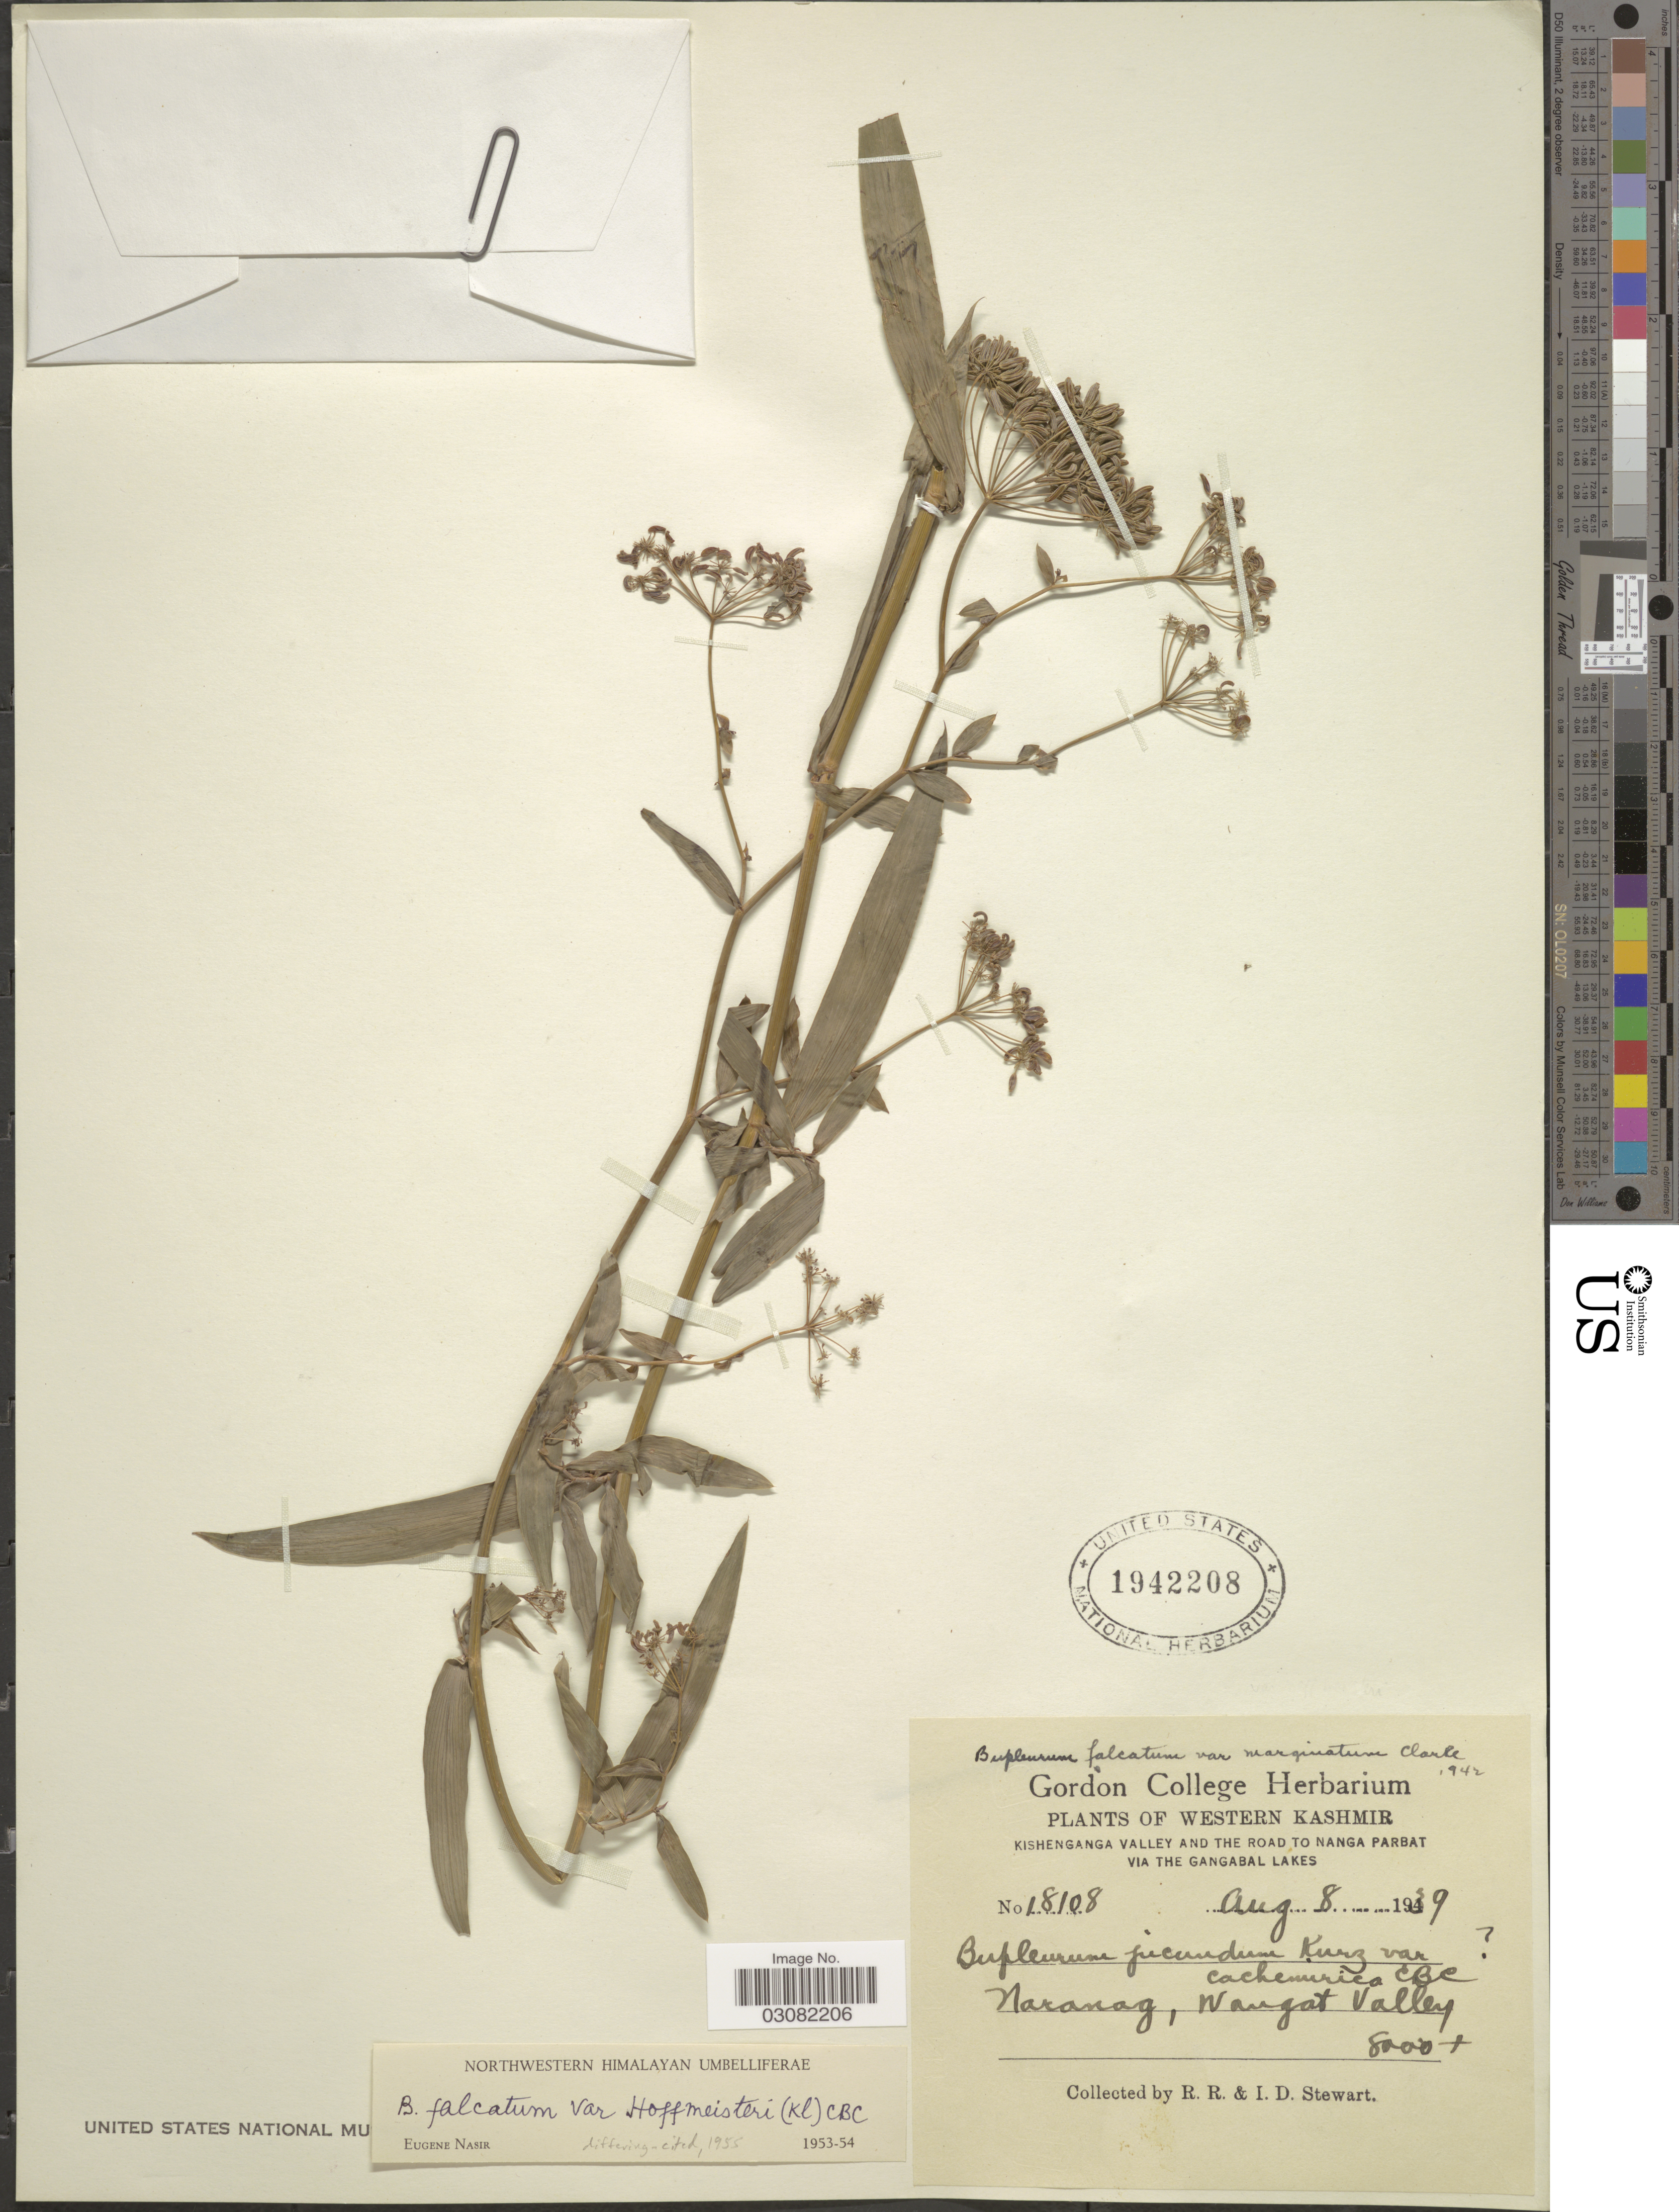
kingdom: Plantae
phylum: Tracheophyta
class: Magnoliopsida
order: Apiales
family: Apiaceae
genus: Bupleurum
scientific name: Bupleurum falcatum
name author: L.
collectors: R. Stewart & I. Stewart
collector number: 18108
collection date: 1939-08-08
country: India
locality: Western Kashmir, Kishenganga Valley and the road to the Nanga Parbat via the Gangabal Lakes, Naranag, Wangat Valley.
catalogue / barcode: US 1942208